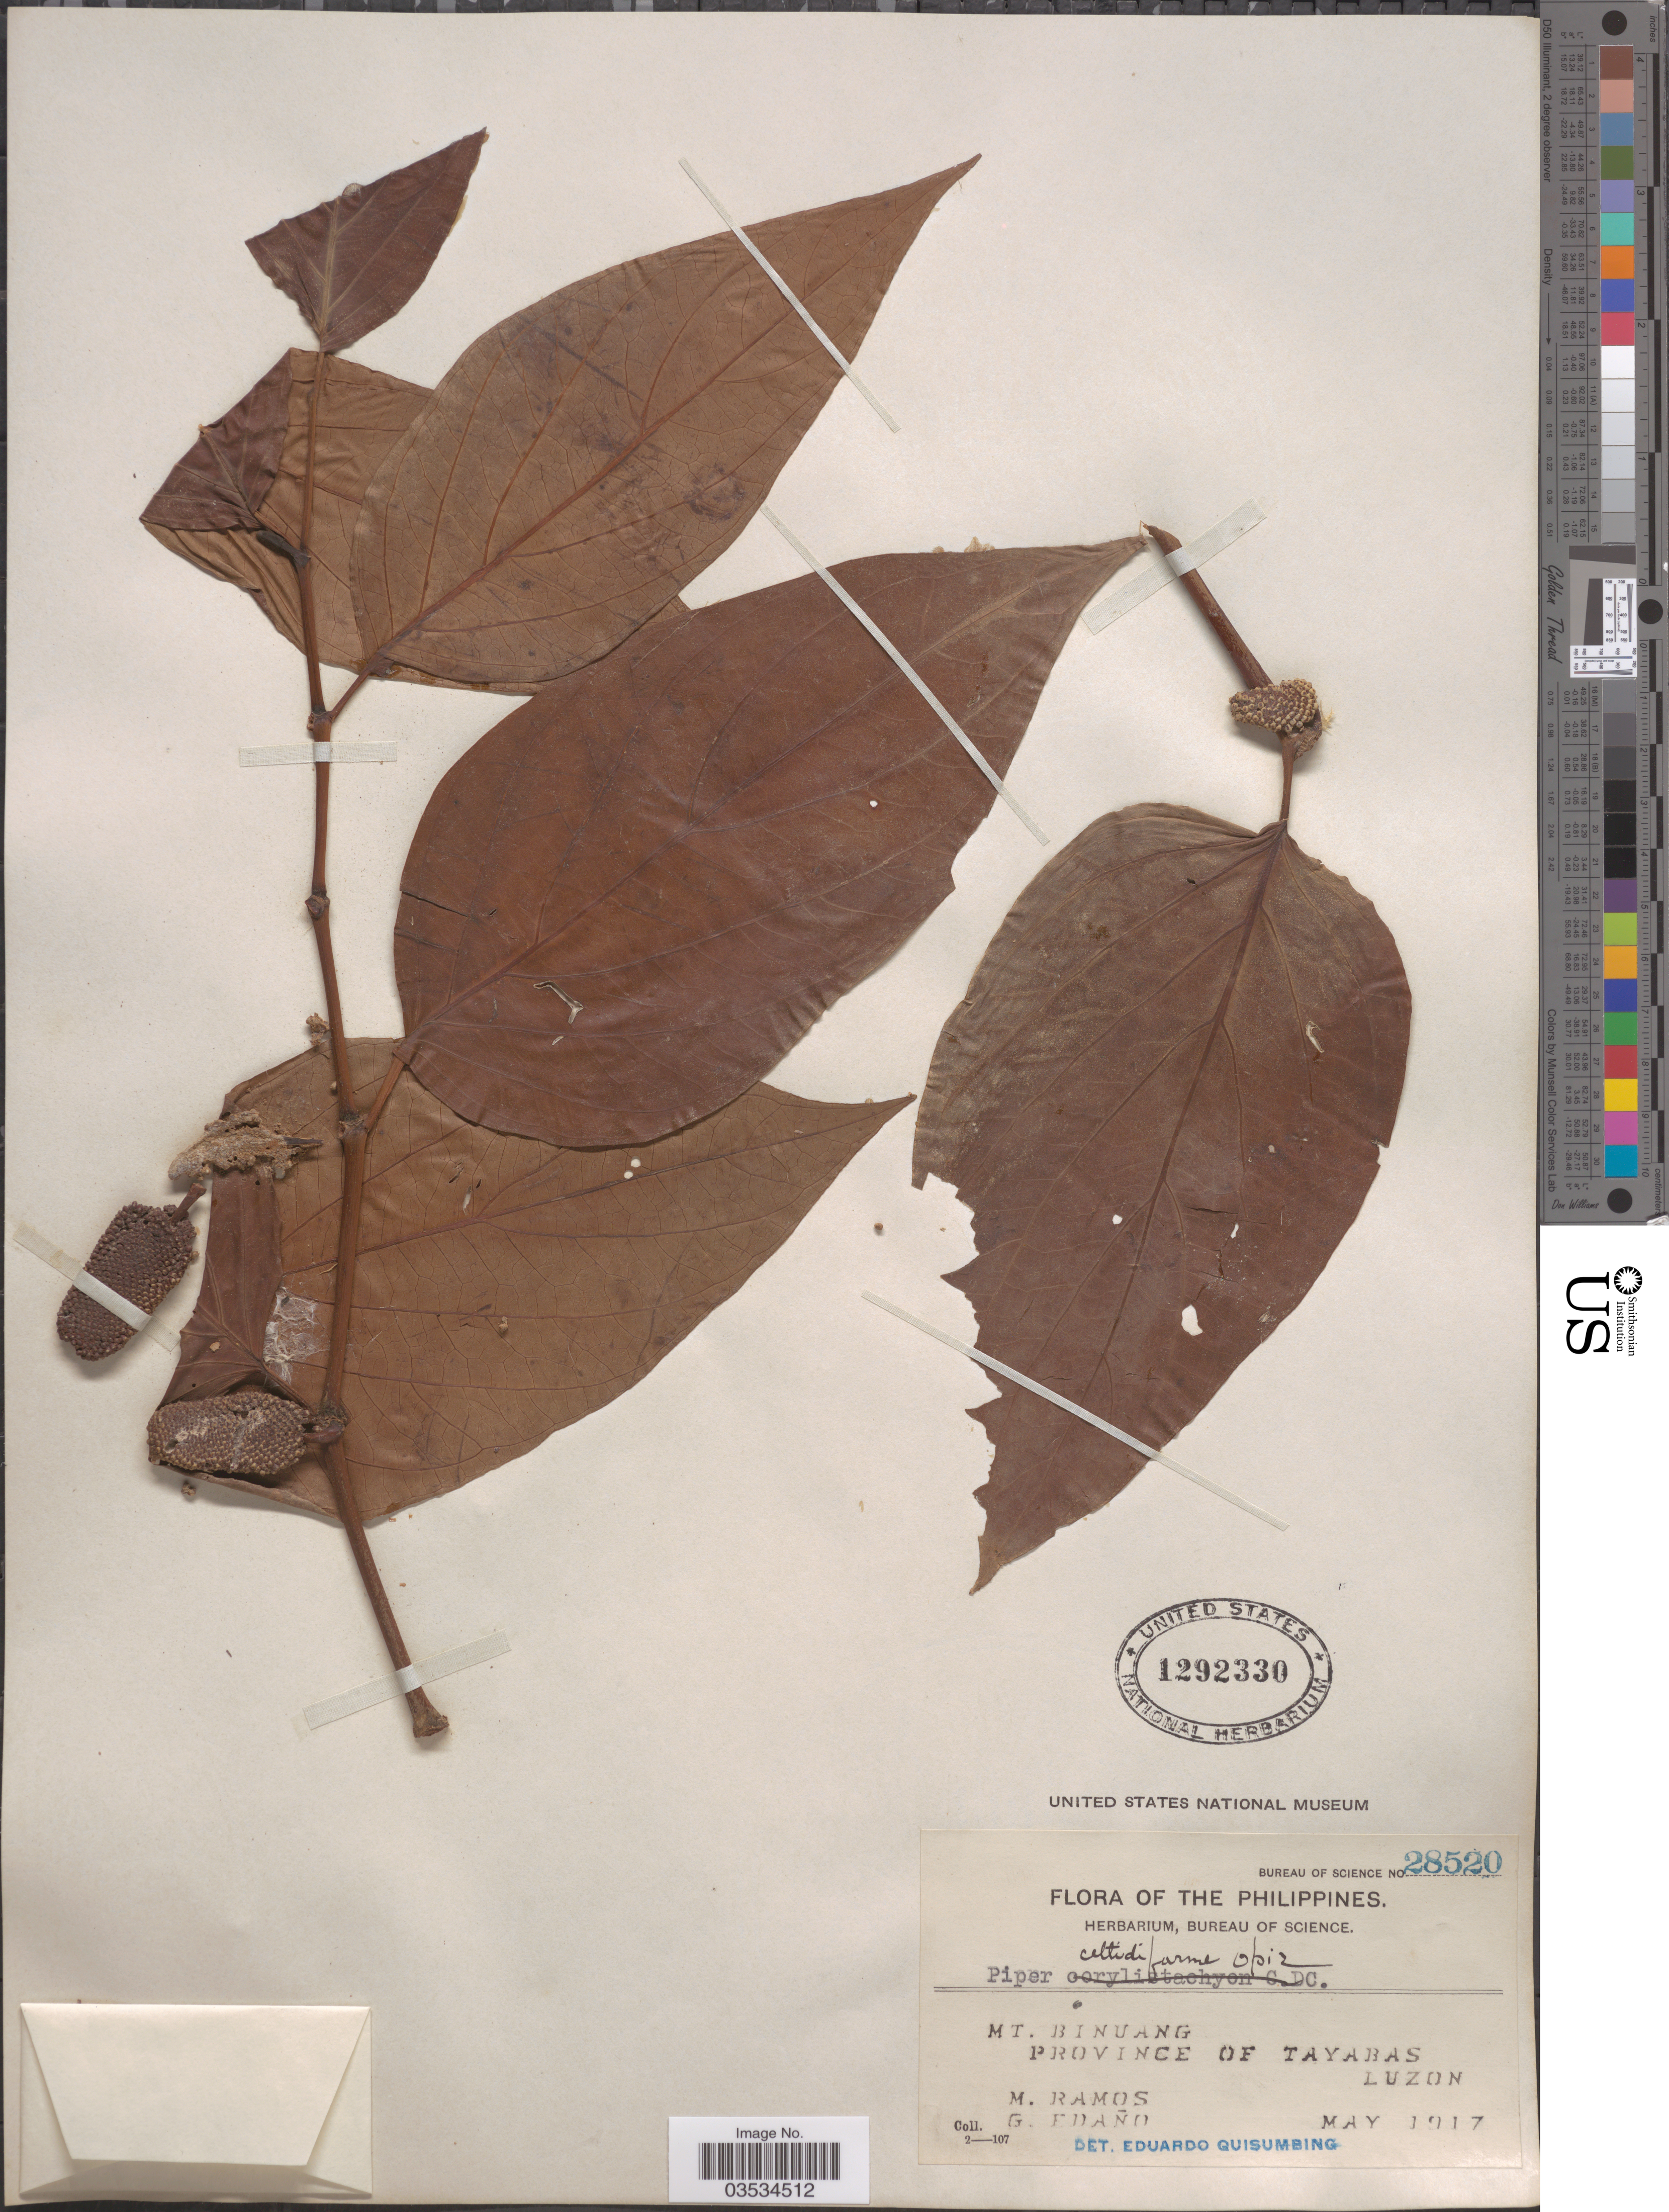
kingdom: Plantae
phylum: Tracheophyta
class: Magnoliopsida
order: Piperales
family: Piperaceae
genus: Piper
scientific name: Piper celtidiforme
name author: Opiz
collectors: M. Ramos & G. Edaño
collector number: Bureau of Science 28520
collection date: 1917-05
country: Philippines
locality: Mt. Binuang. Province of Tayabas. Luzon.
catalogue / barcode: US 1292330